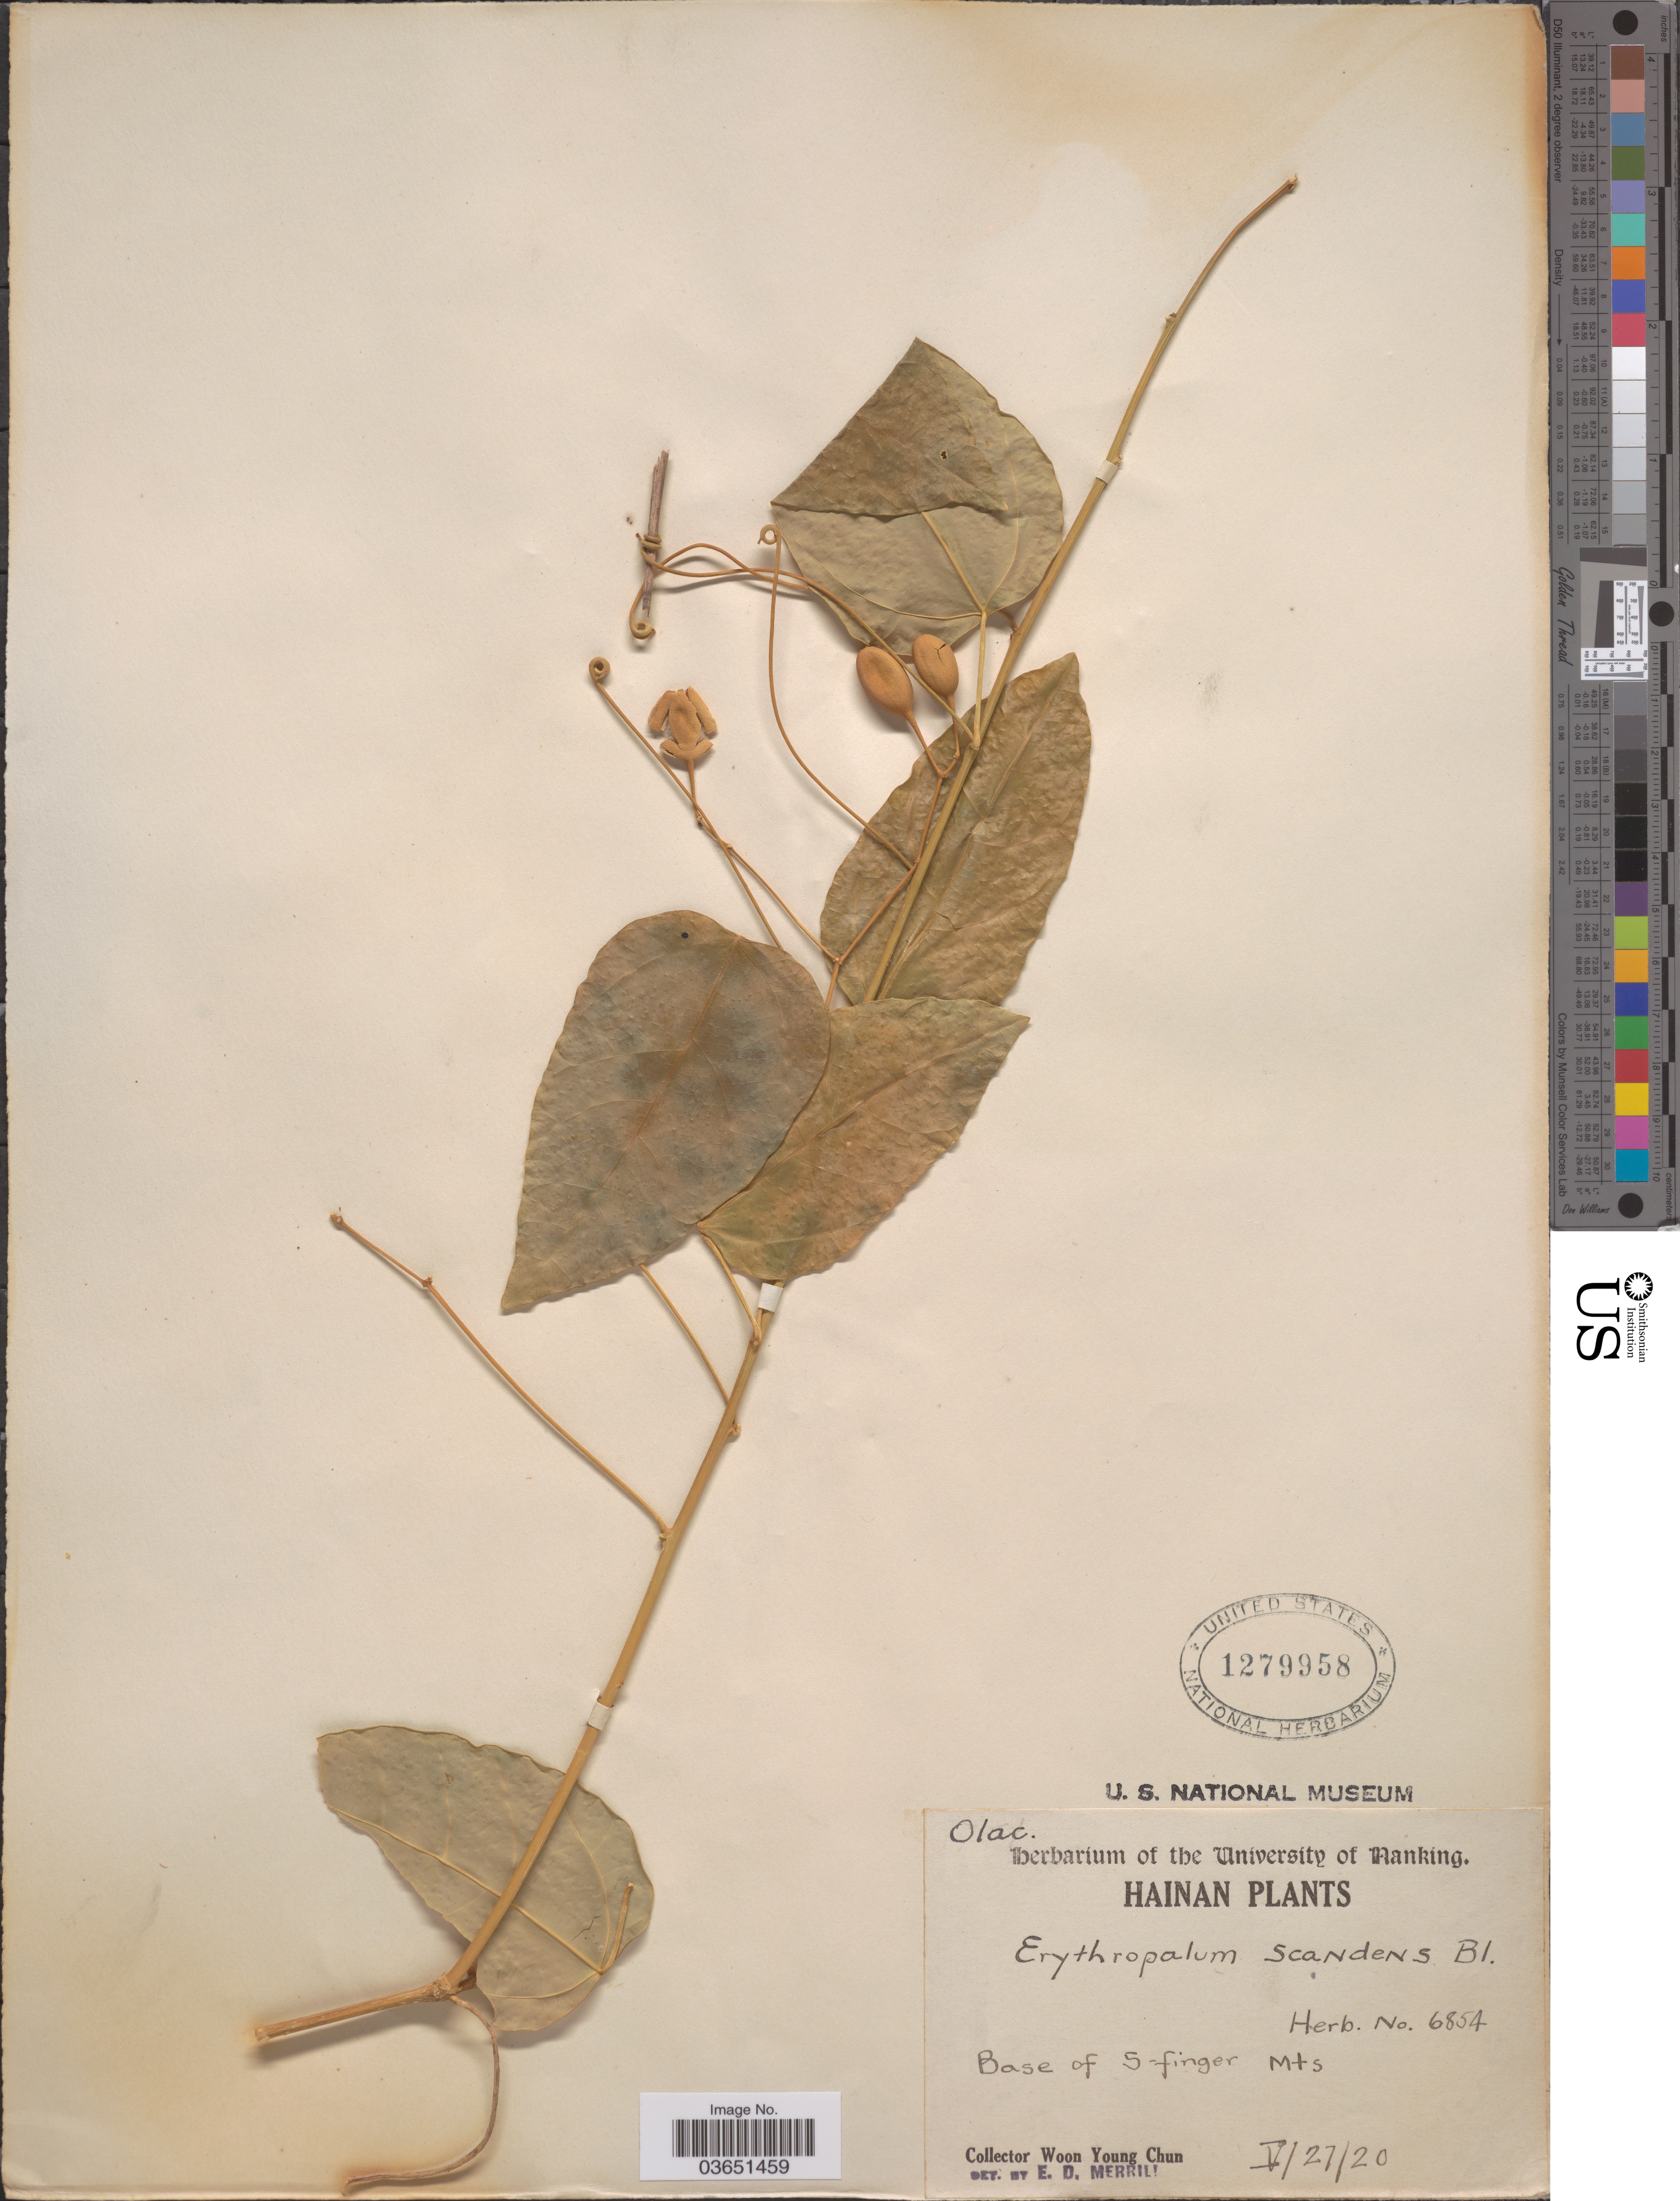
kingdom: Plantae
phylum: Tracheophyta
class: Magnoliopsida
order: Santalales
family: Erythropalaceae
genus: Erythropalum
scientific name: Erythropalum scandens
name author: Blume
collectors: W. Y. Chun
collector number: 6854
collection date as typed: Transcribed d/m/y: 27/5/20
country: China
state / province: Hainan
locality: Base of S-finger Mts.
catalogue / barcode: US 1279958